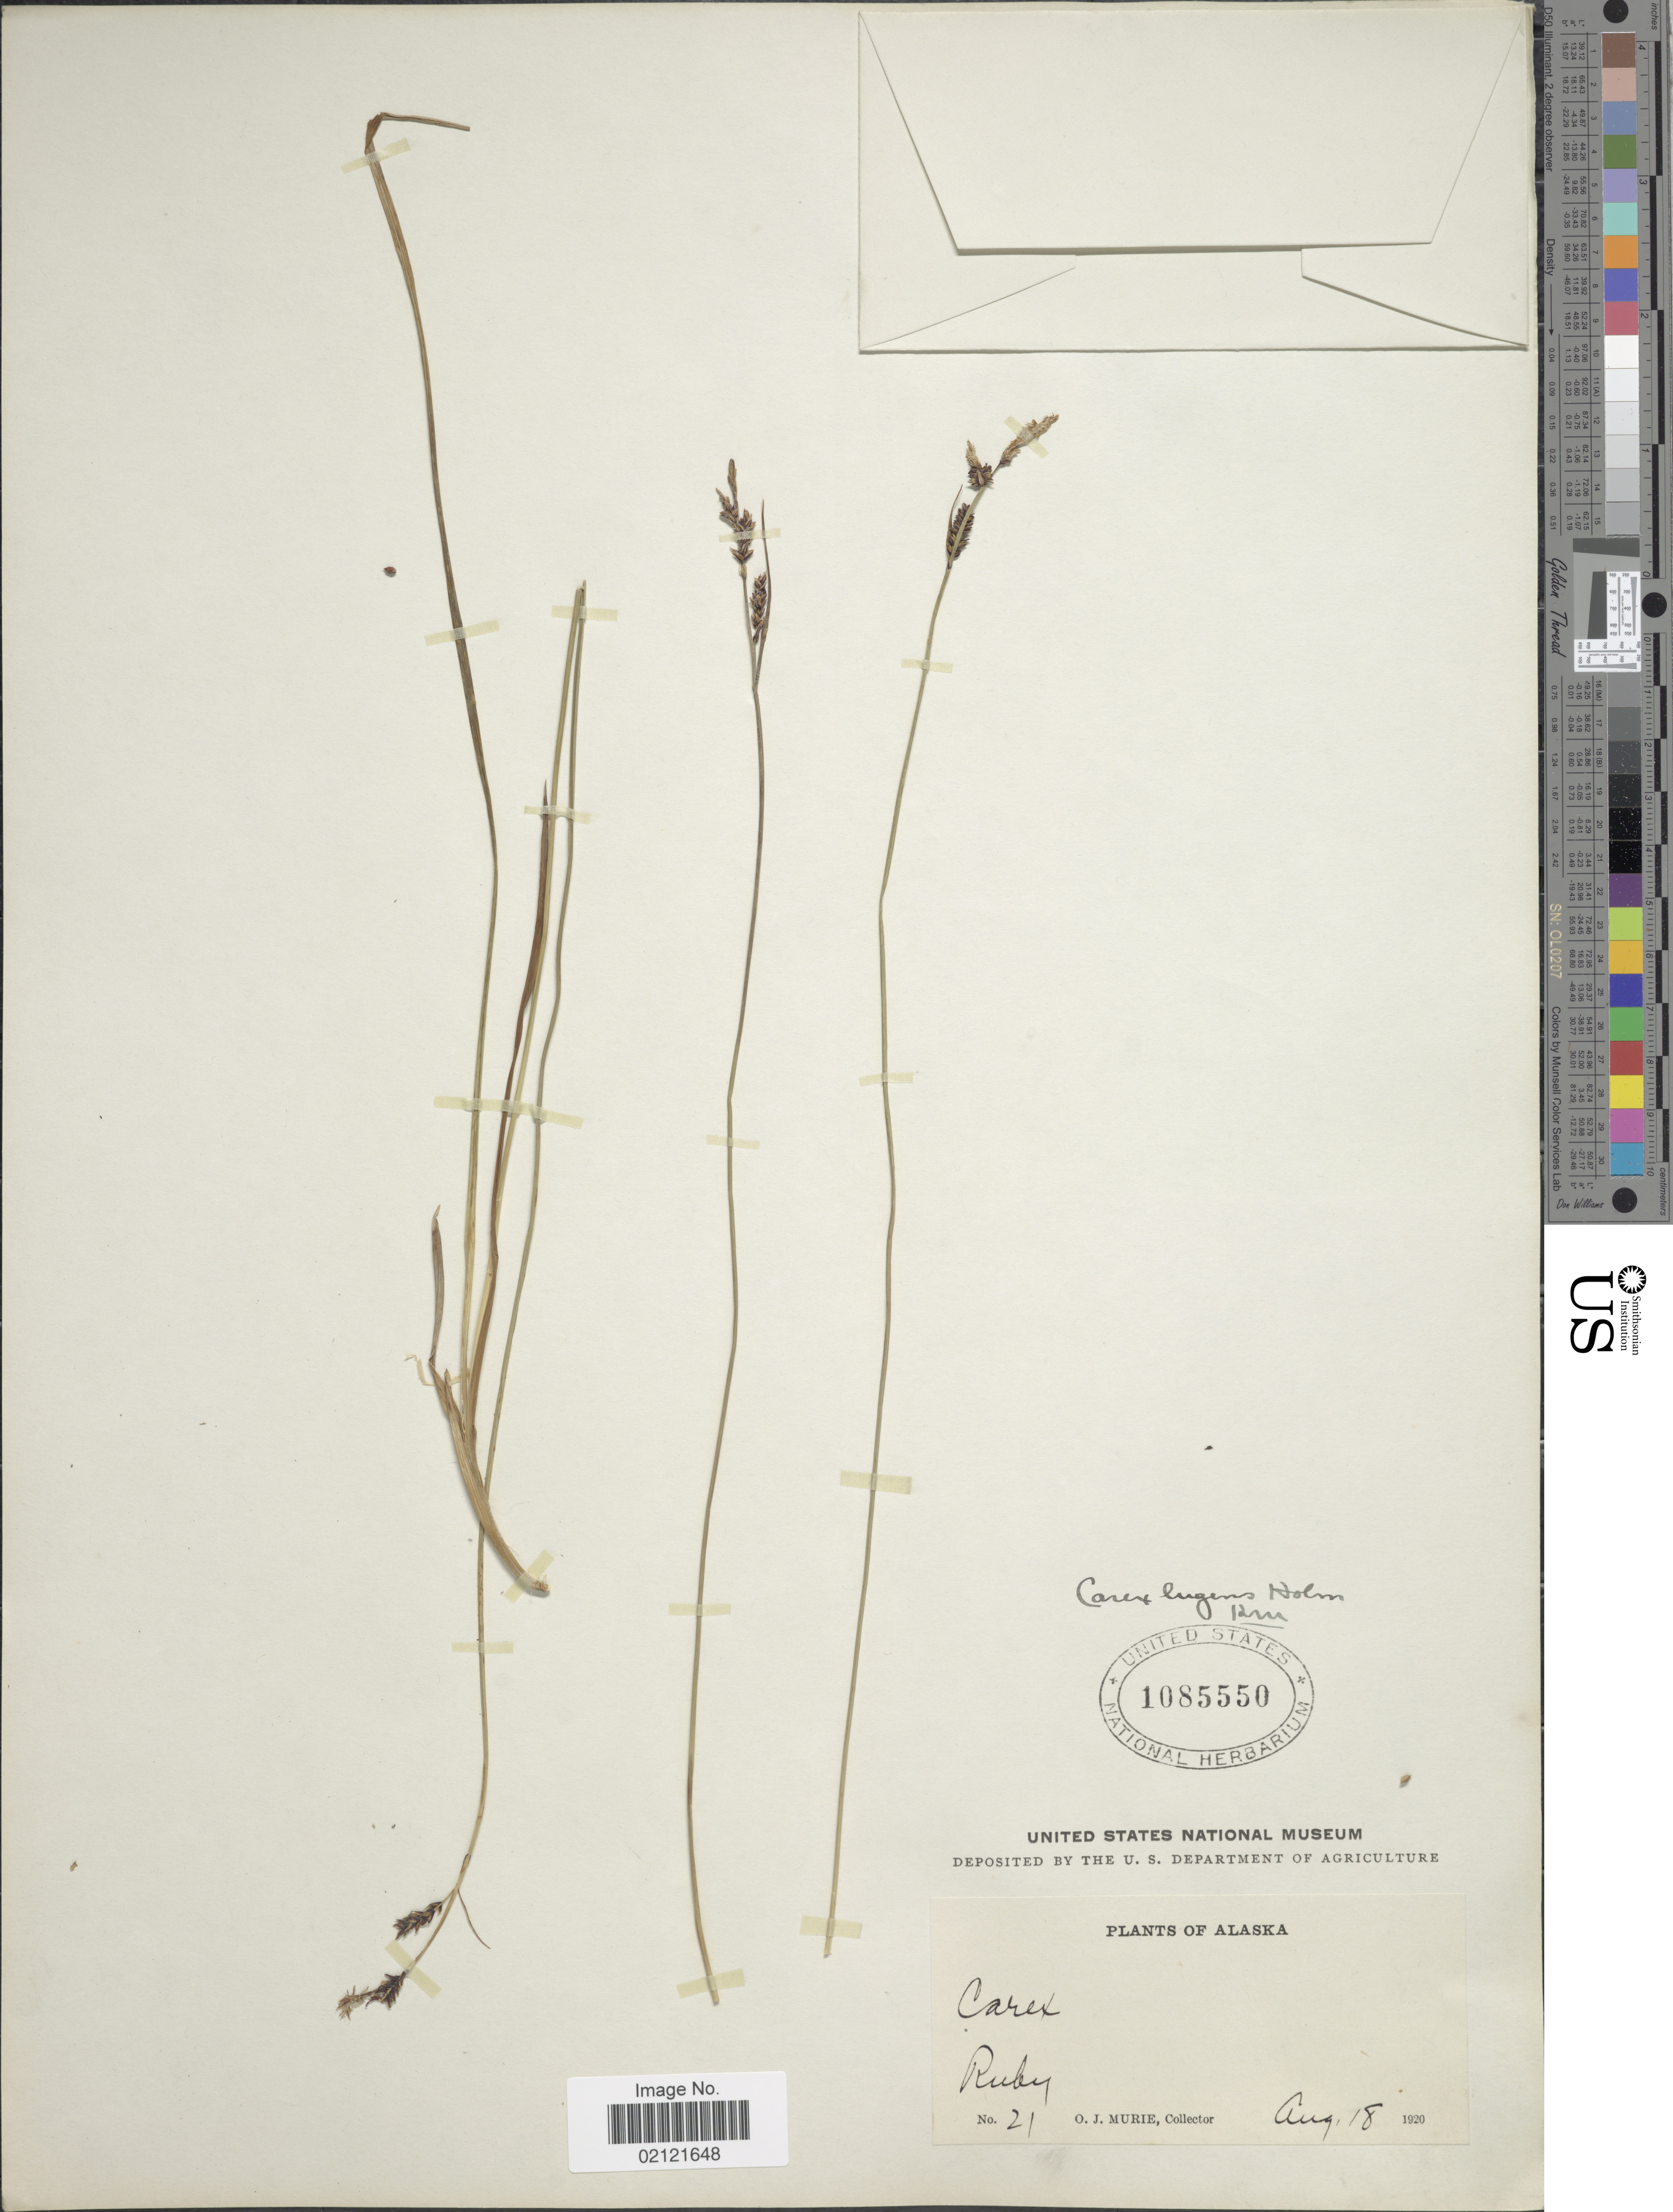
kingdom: Plantae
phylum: Tracheophyta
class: Liliopsida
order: Poales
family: Cyperaceae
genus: Carex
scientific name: Carex bigelowii subsp. lugens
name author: (Holm) T.V. Egorova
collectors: O. Murie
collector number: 21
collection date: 1920-08-18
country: United States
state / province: Alaska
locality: Ruby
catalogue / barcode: US 1085550